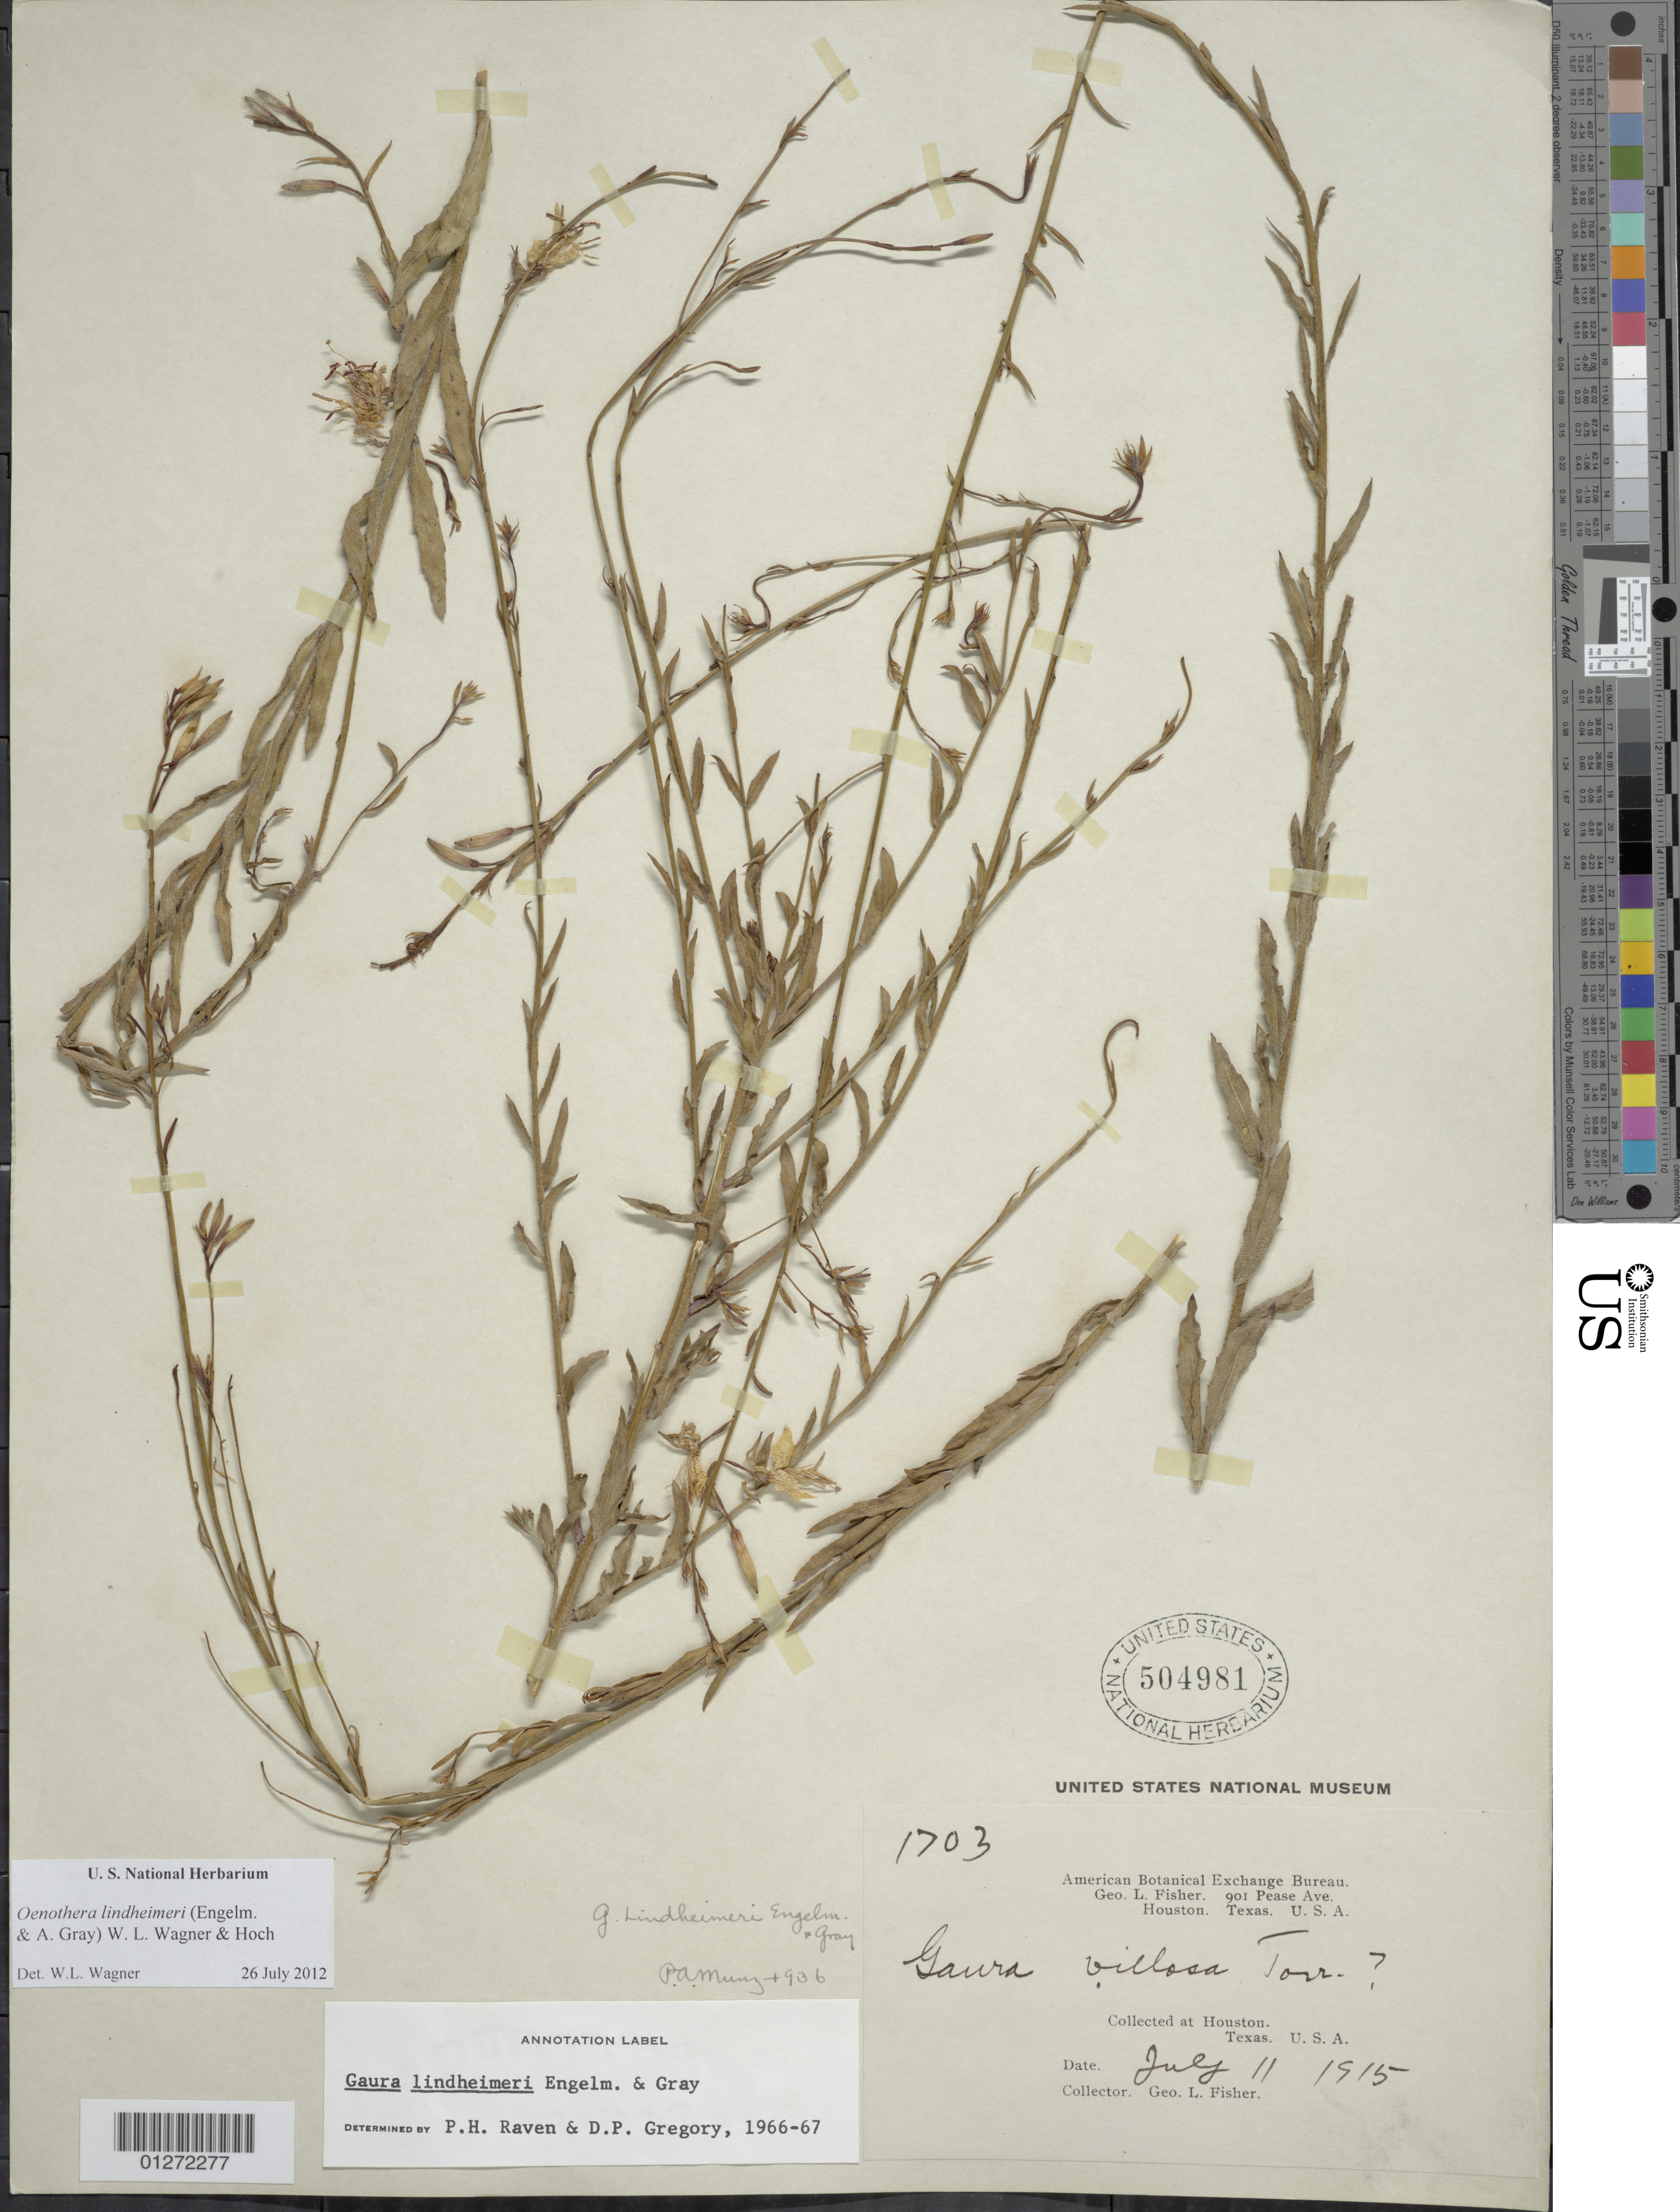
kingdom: Plantae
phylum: Tracheophyta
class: Magnoliopsida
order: Myrtales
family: Onagraceae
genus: Oenothera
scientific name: Oenothera lindheimeri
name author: (Engelm. & A. Gray) W.L. Wagner & Hoch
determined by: Wagner, W. L., (BOT), Smithsonian Institution - National Museum of Natural History (UNITED STATES)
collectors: G. L. Fisher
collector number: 1703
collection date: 1915-07-11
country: United States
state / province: Texas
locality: Houston.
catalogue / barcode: US 504981